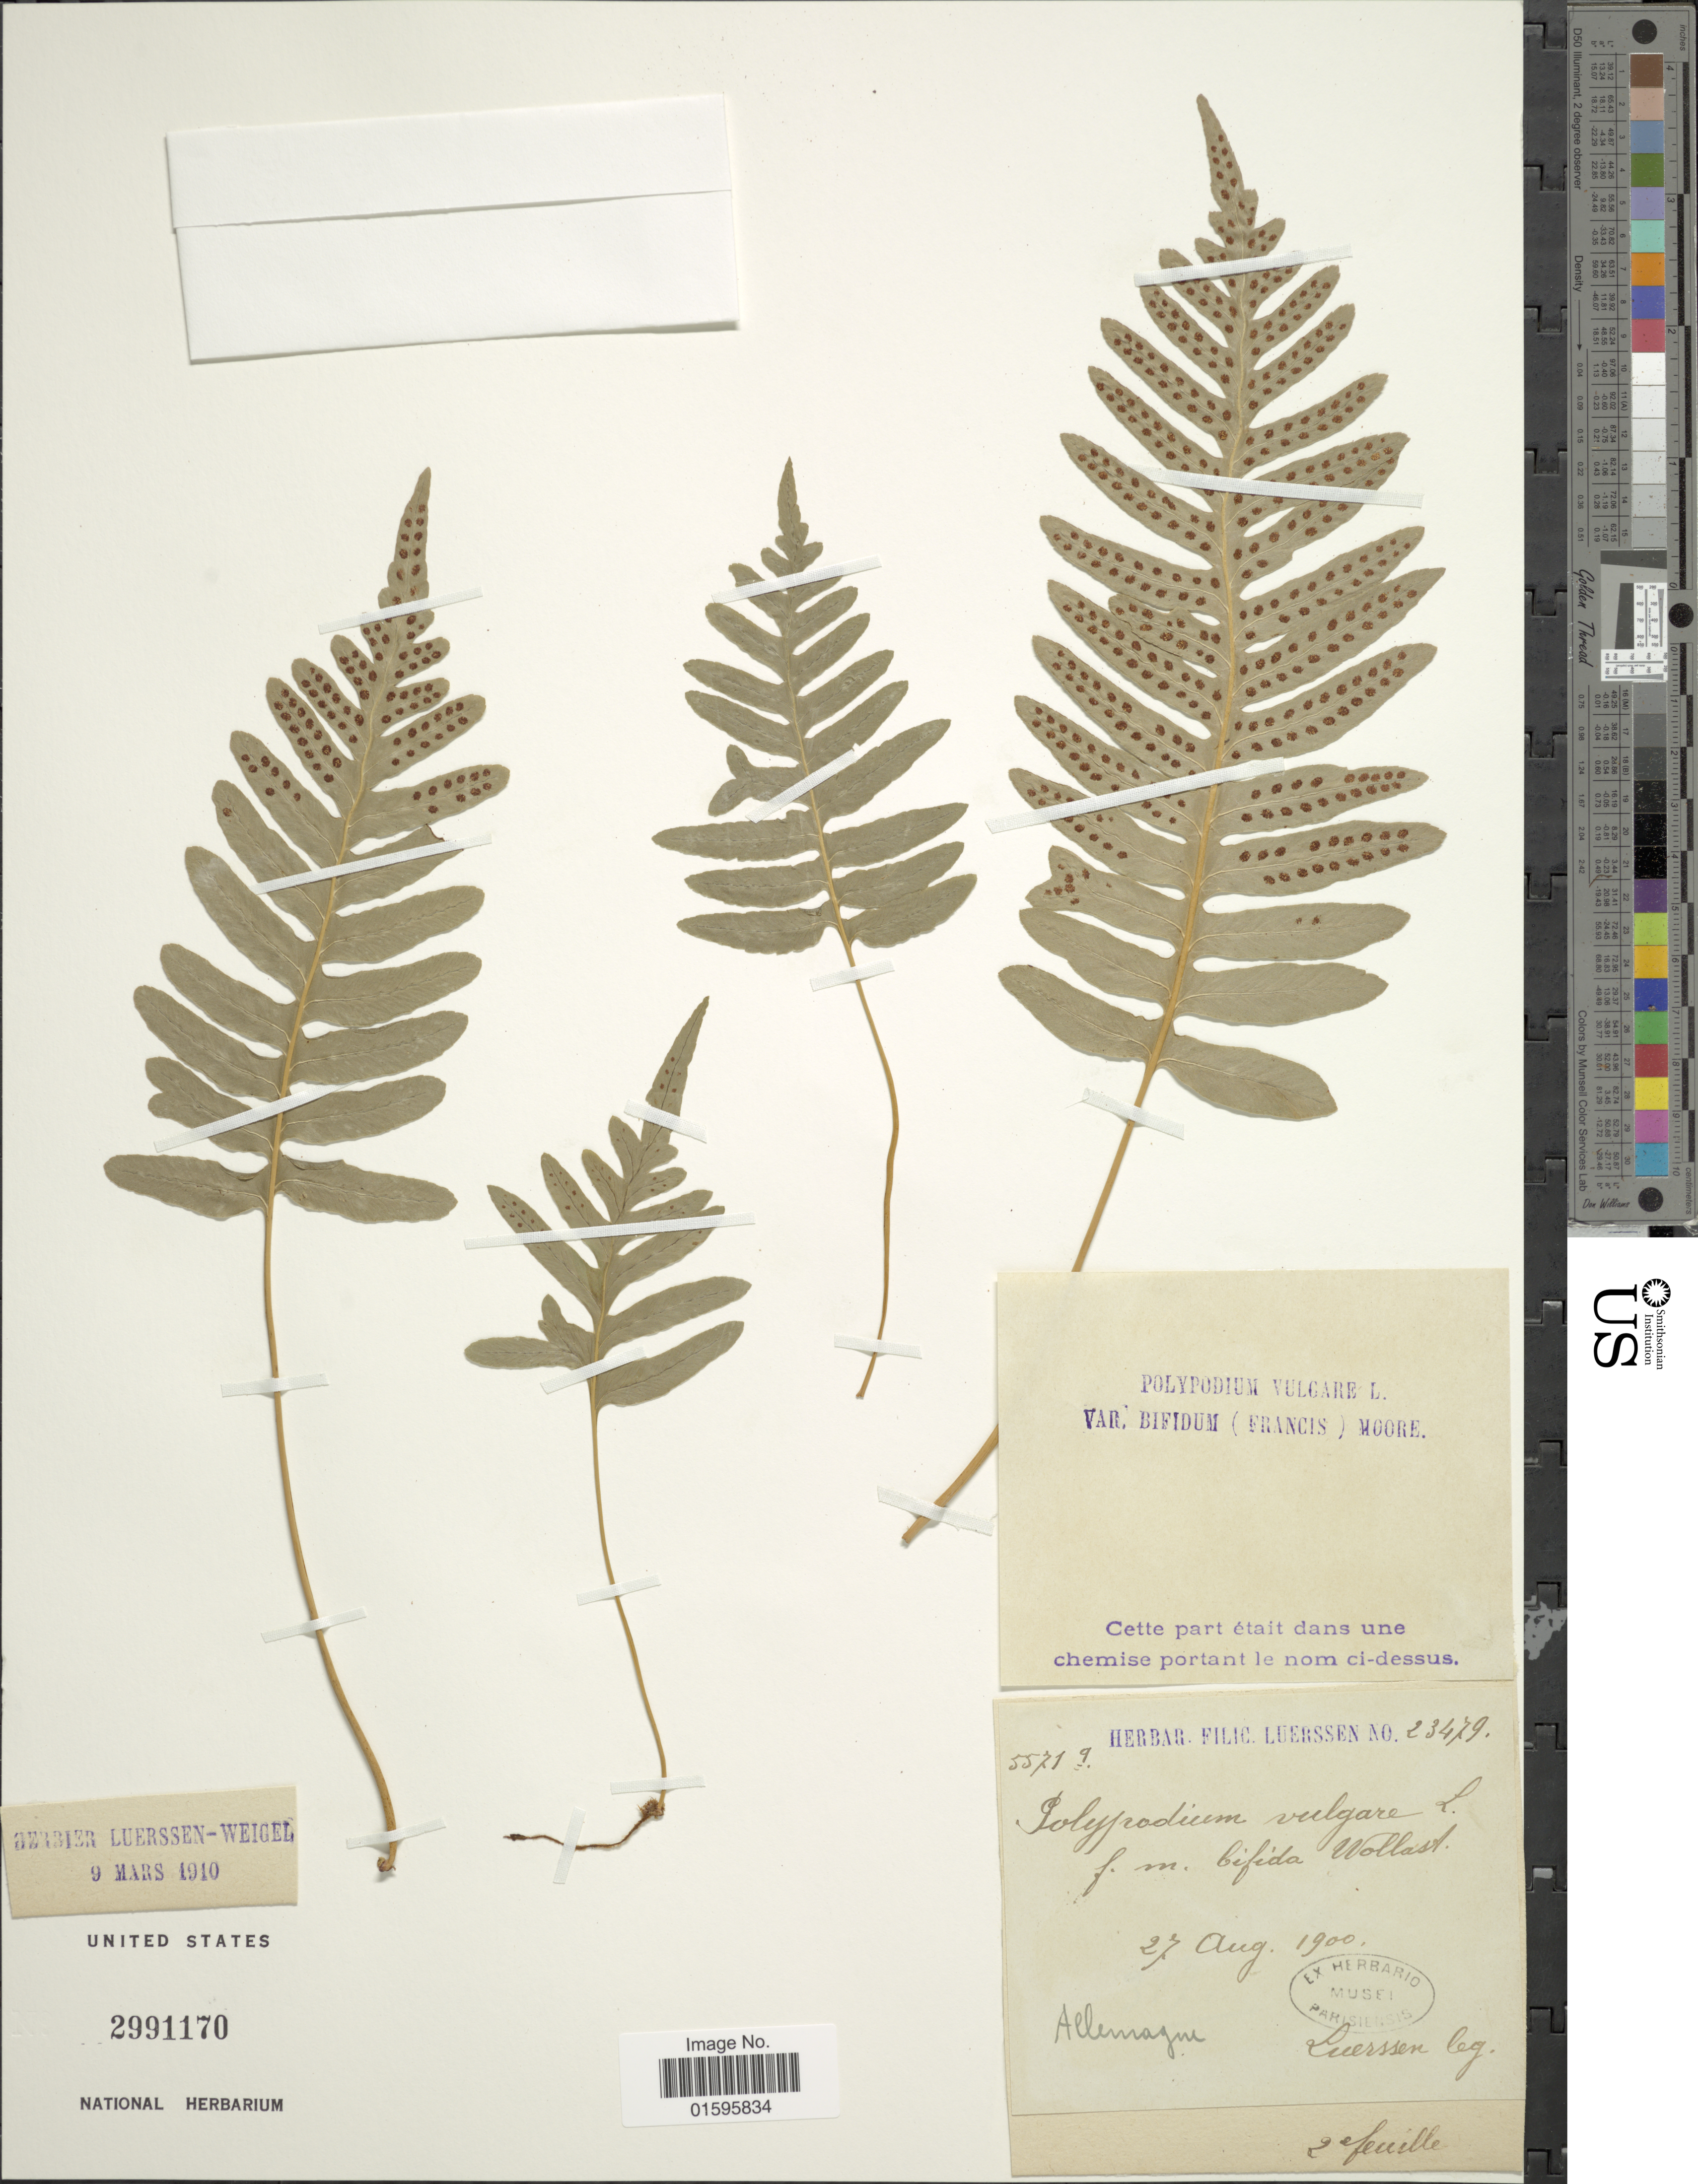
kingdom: Plantae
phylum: Tracheophyta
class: Polypodiopsida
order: Polypodiales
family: Polypodiaceae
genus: Polypodium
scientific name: Polypodium vulgare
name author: L.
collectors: Luerssen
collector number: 5571q/23479*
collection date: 1900-08-27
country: Germany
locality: Allemagne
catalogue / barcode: US 2991170